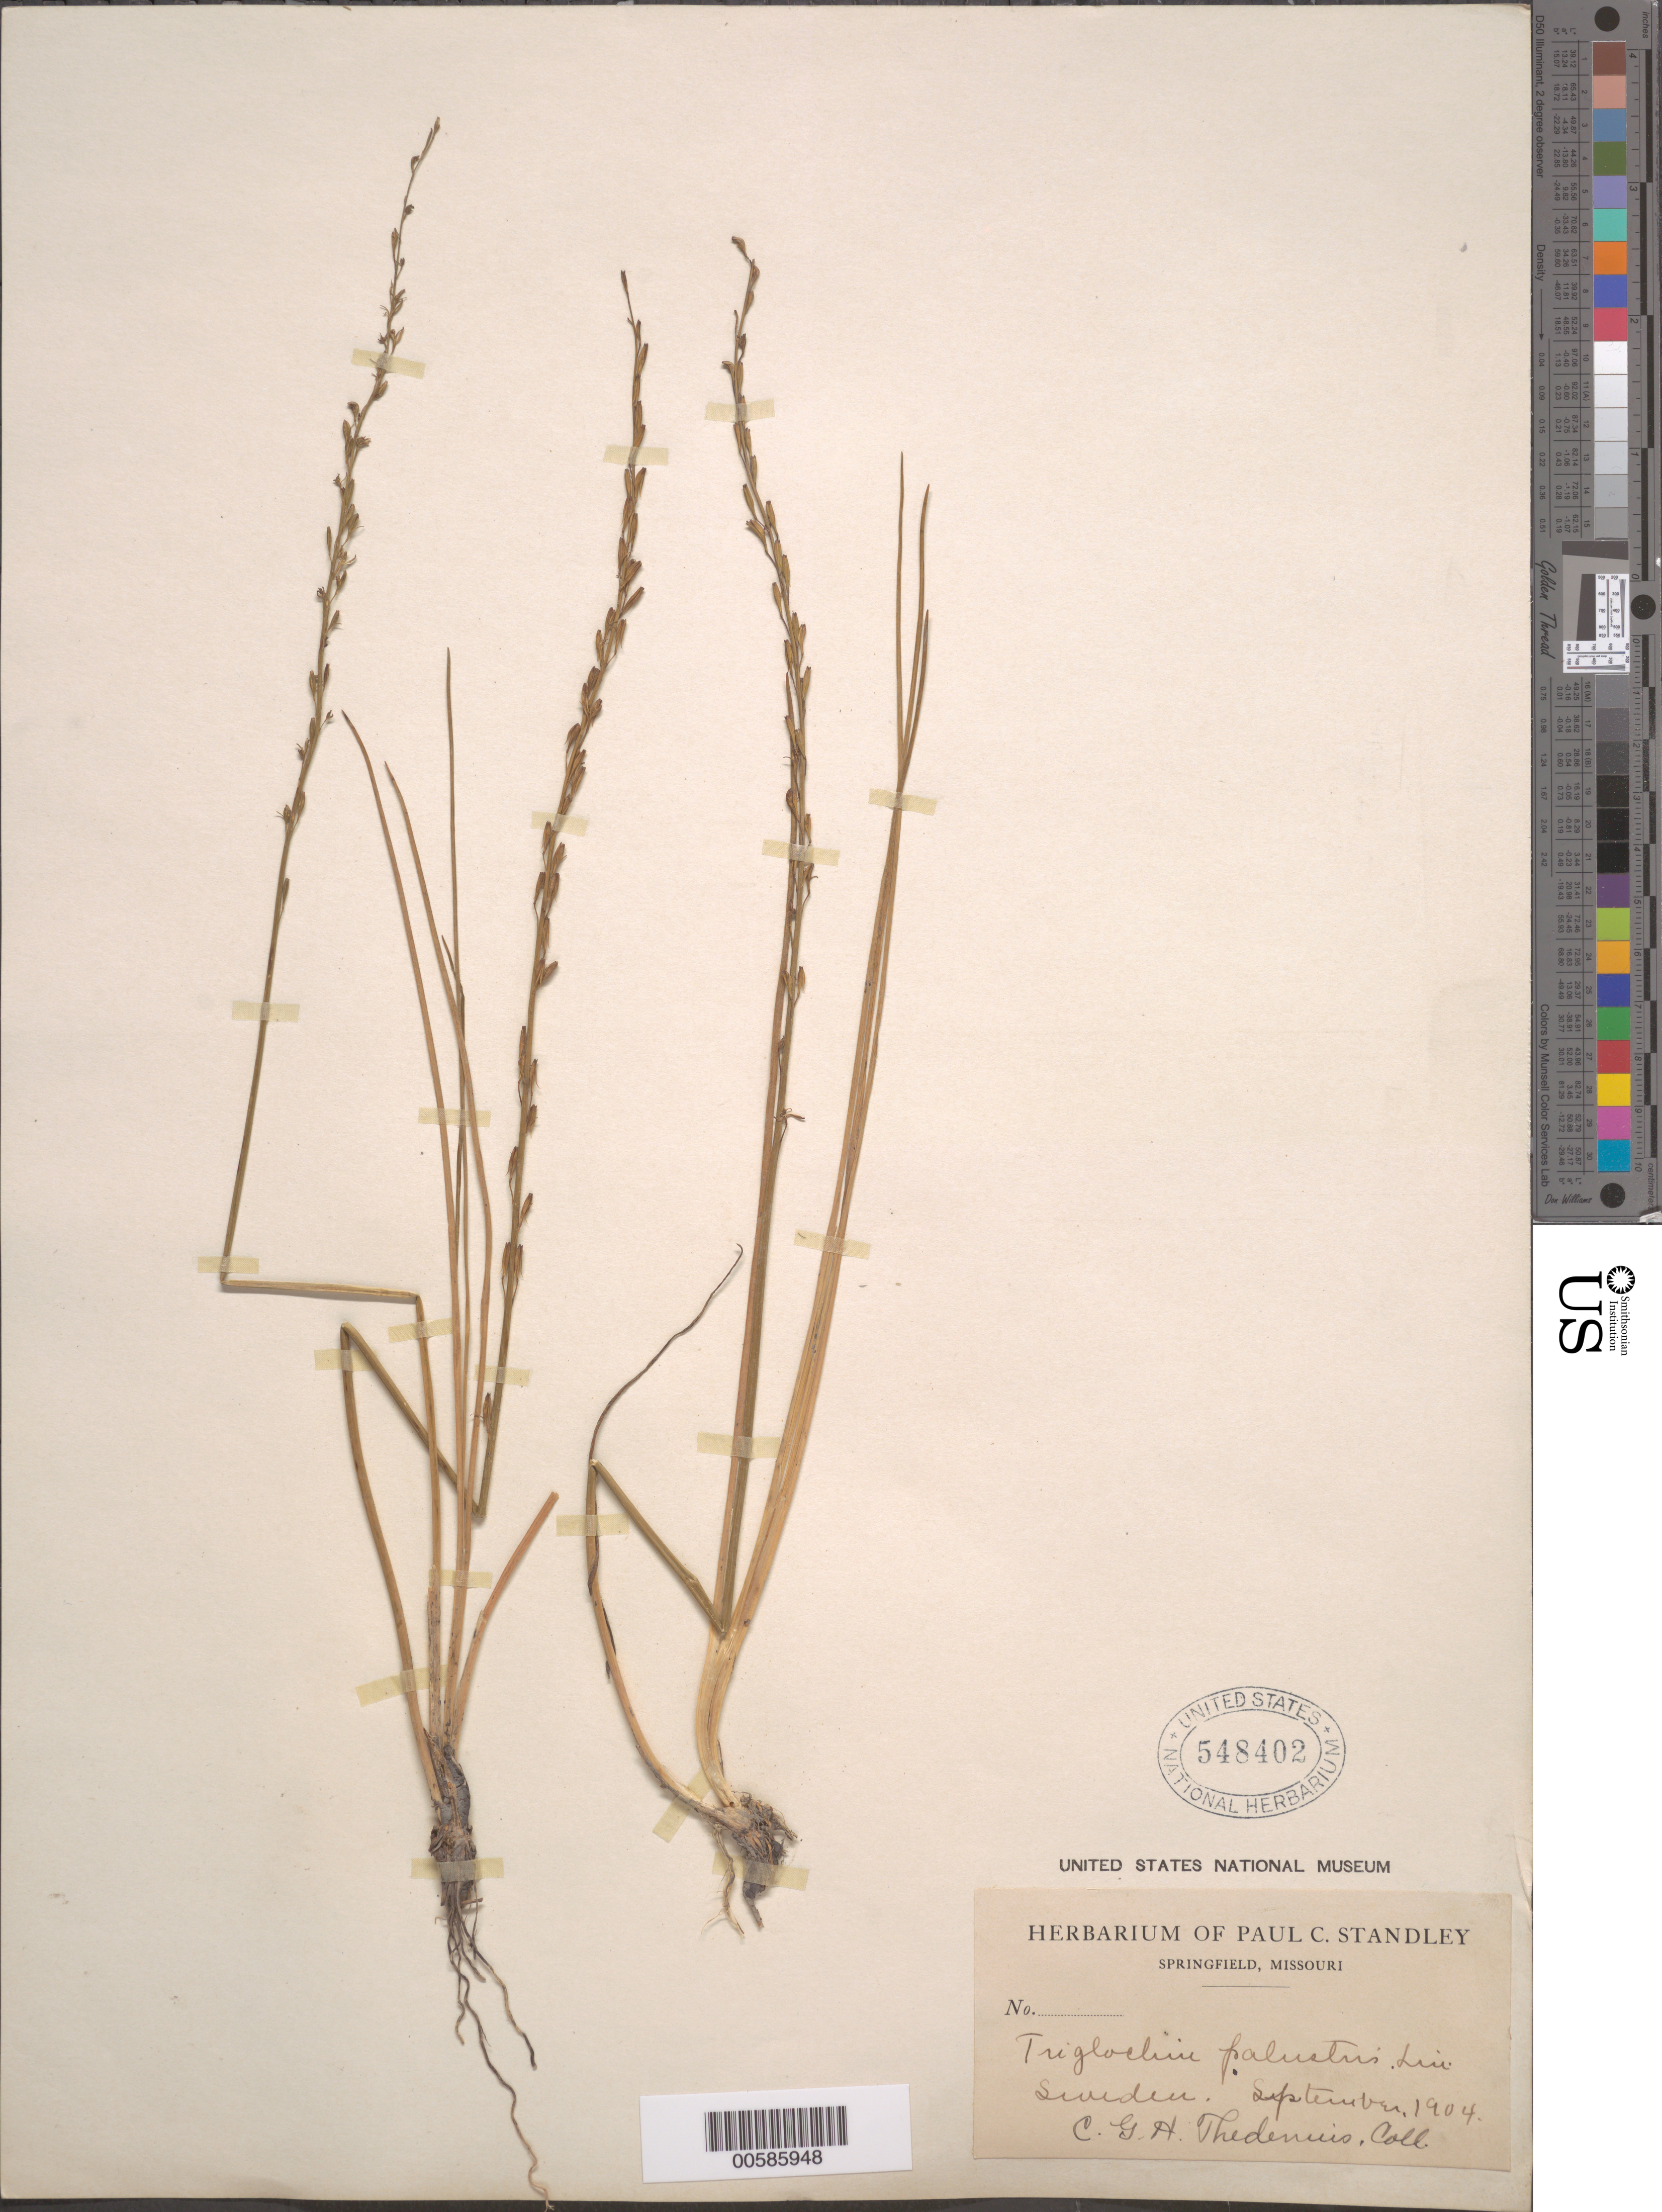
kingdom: Plantae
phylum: Tracheophyta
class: Liliopsida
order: Alismatales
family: Juncaginaceae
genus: Triglochin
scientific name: Triglochin palustris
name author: L.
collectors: C. Thedenuis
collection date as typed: Sep 1904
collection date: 1904-09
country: Sweden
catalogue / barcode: US 548402